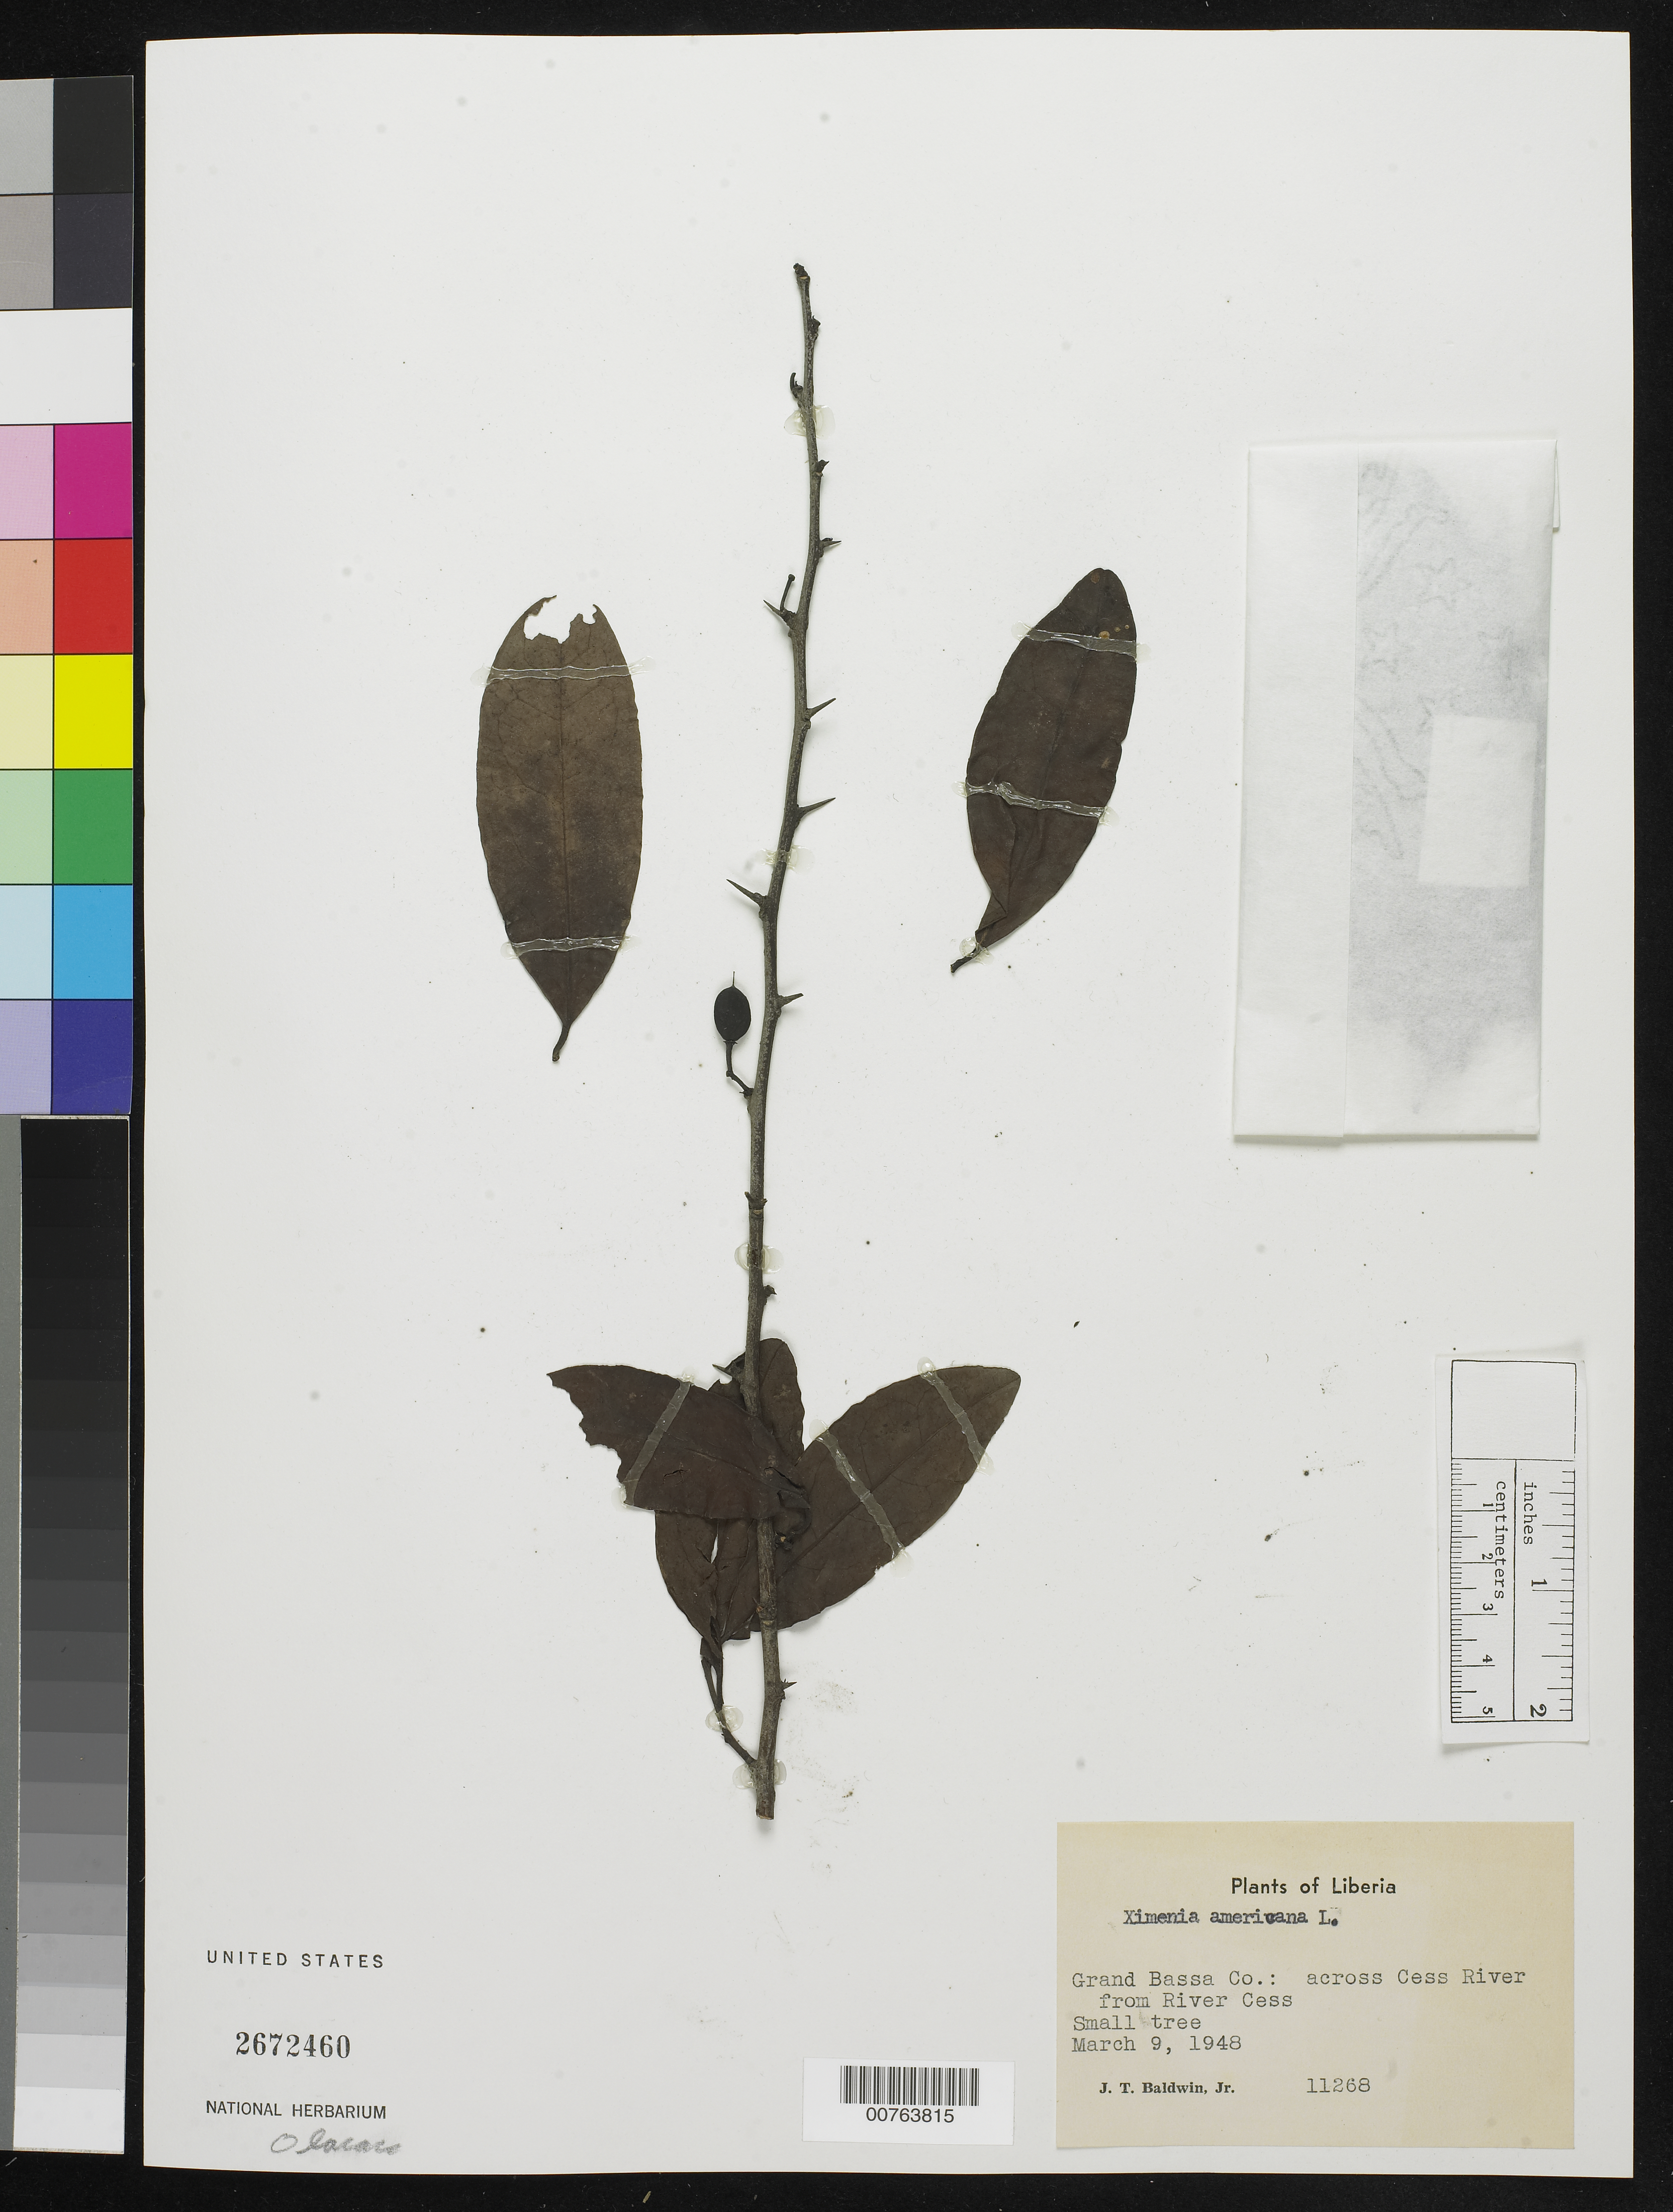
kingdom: Plantae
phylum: Tracheophyta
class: Magnoliopsida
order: Santalales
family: Ximeniaceae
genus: Ximenia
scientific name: Ximenia americana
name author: L.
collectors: J. T. Baldwin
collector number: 11268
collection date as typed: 9 Mar 1948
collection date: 1948-03-09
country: Liberia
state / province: Grand Bassa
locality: across Cess River from River Cess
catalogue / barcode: US 2672460